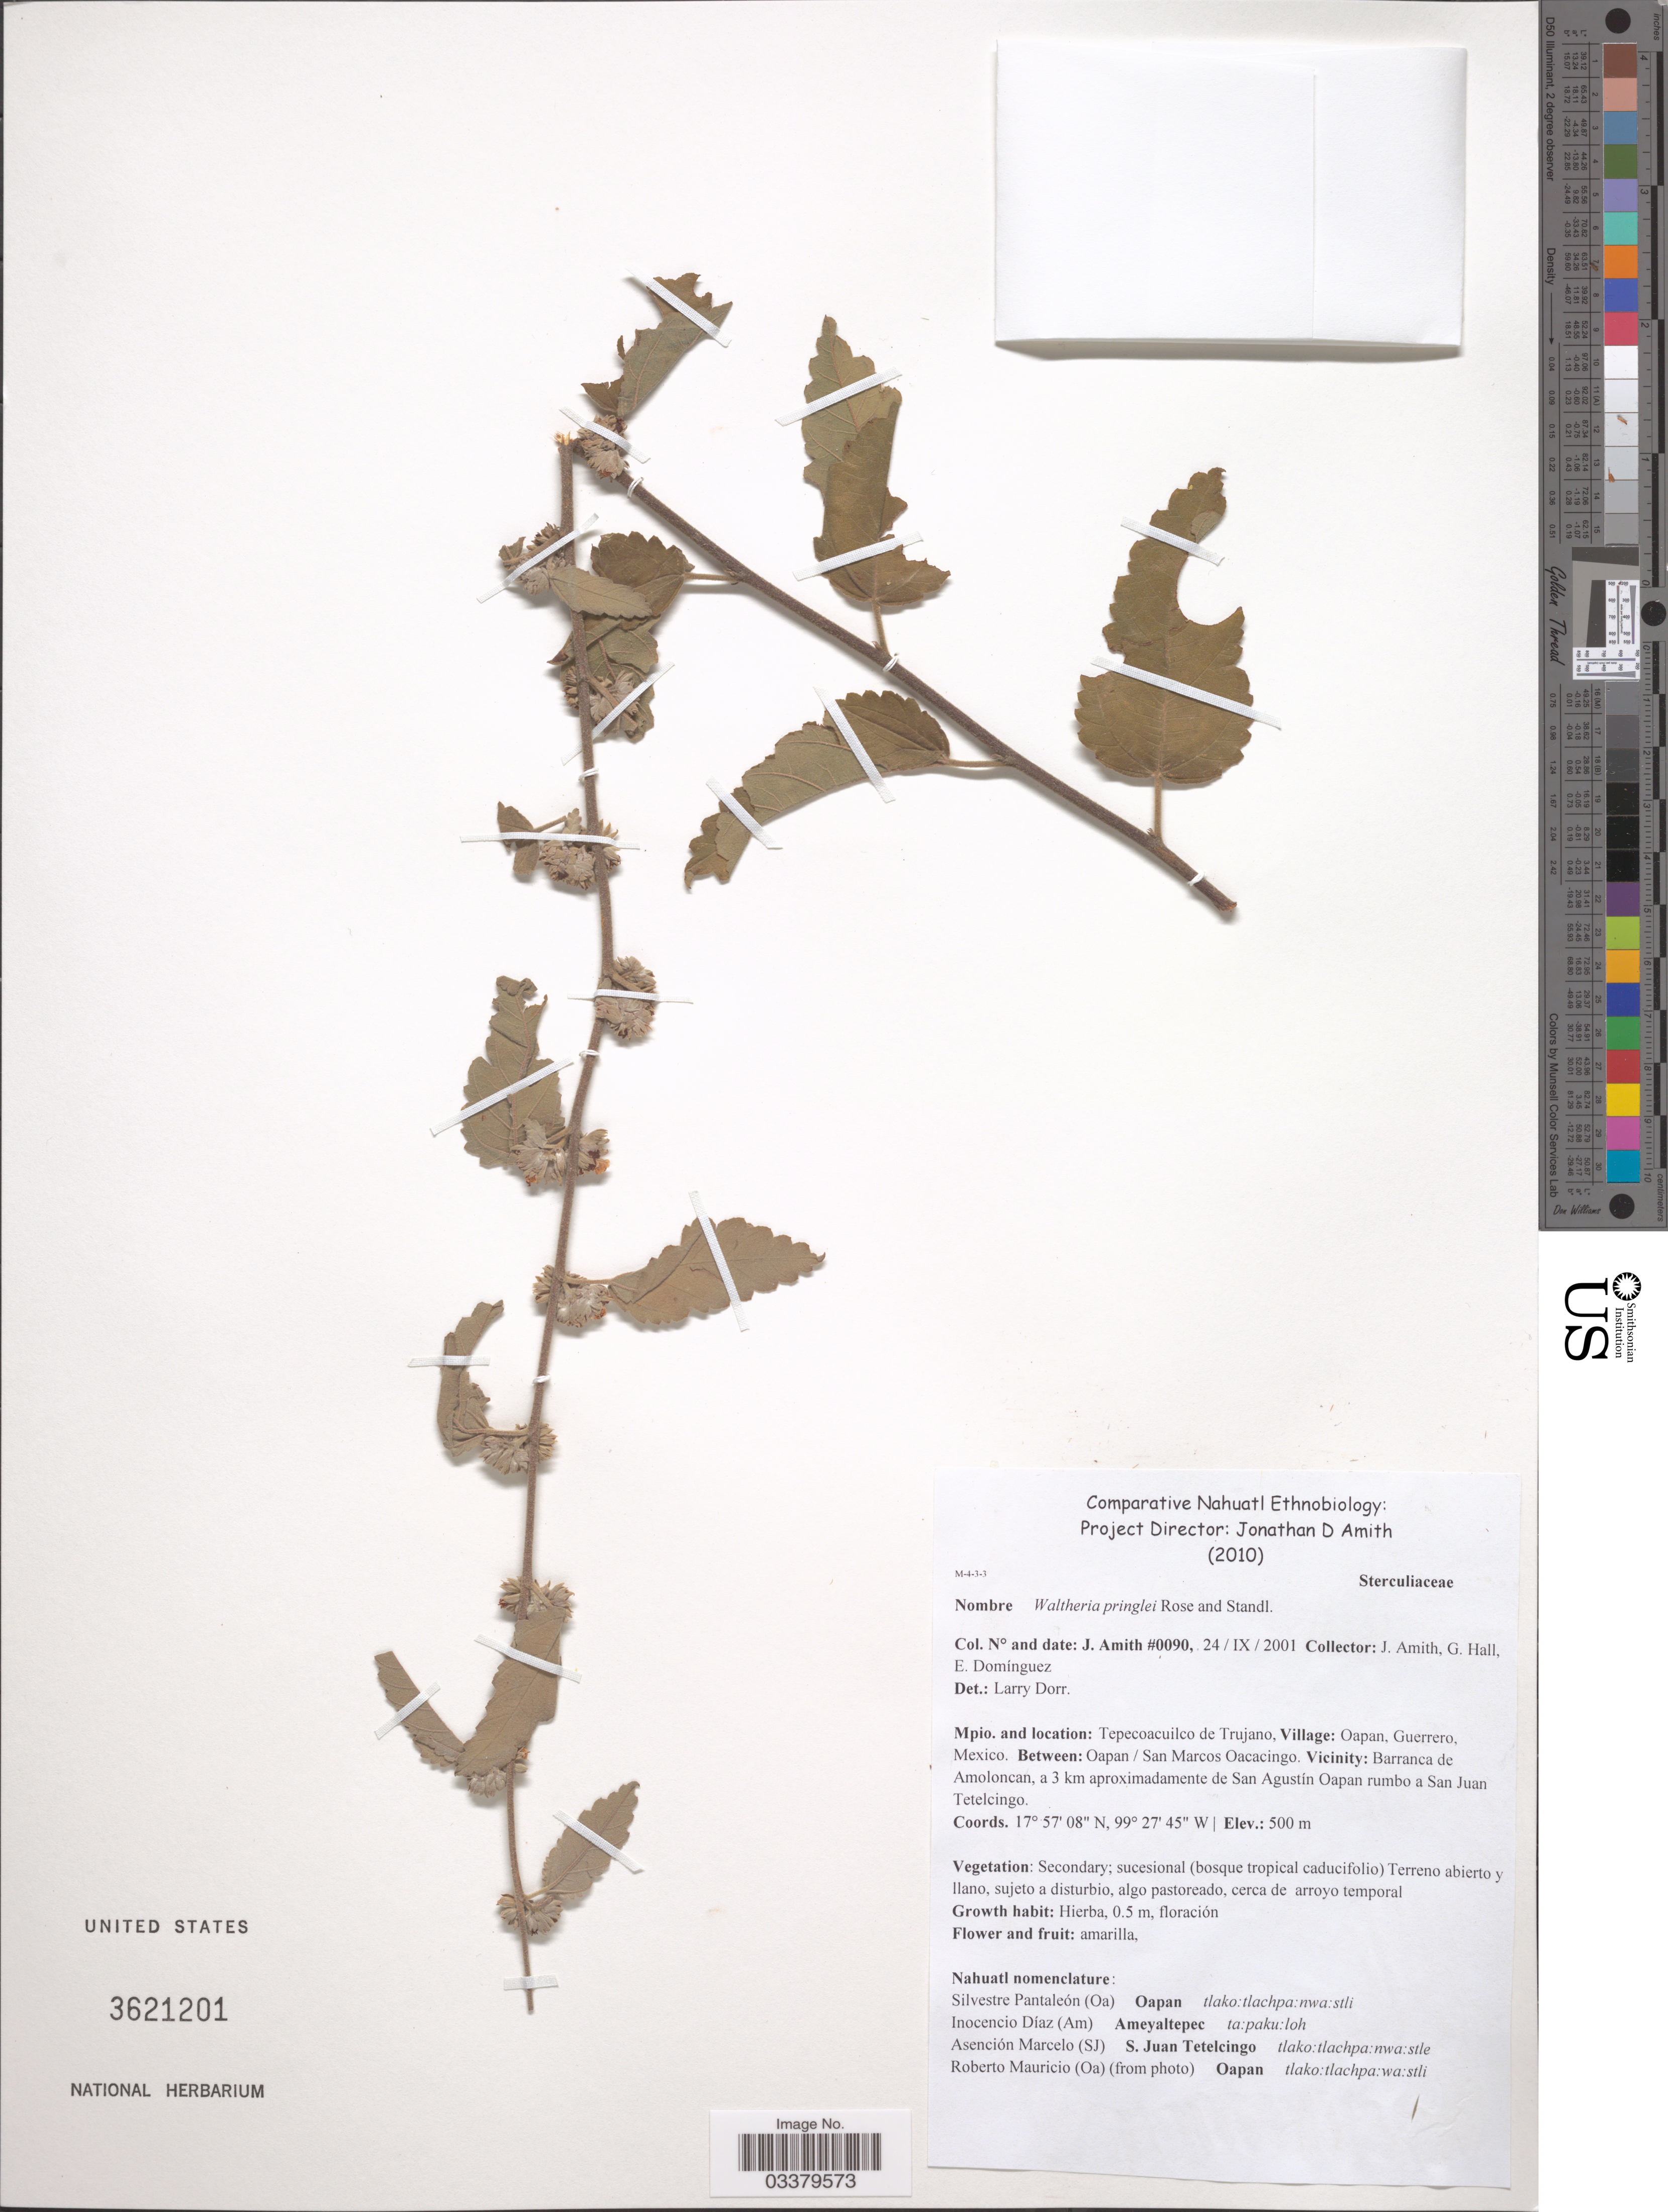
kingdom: Plantae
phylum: Tracheophyta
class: Magnoliopsida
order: Malvales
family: Malvaceae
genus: Waltheria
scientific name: Waltheria pringlei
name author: Rose & Standl.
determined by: Dorr, L. J., (BOT), Smithsonian Institution - National Museum of Natural History (UNITED STATES)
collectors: J. D. Amith, G. Hall & E. Dominguez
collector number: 0090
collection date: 2001-09-24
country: Mexico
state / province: Guerrero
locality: Tepecoacuilco de Trujano, Village: Oapan. Between: Oapan / San Marcos Oacacingo. Vicinity: Barranca de Amoloncan, a 3 km aproximadamente de San Agustín Oapan rumbo a San Juan Tetelcingo.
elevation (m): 500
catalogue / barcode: US 3621201